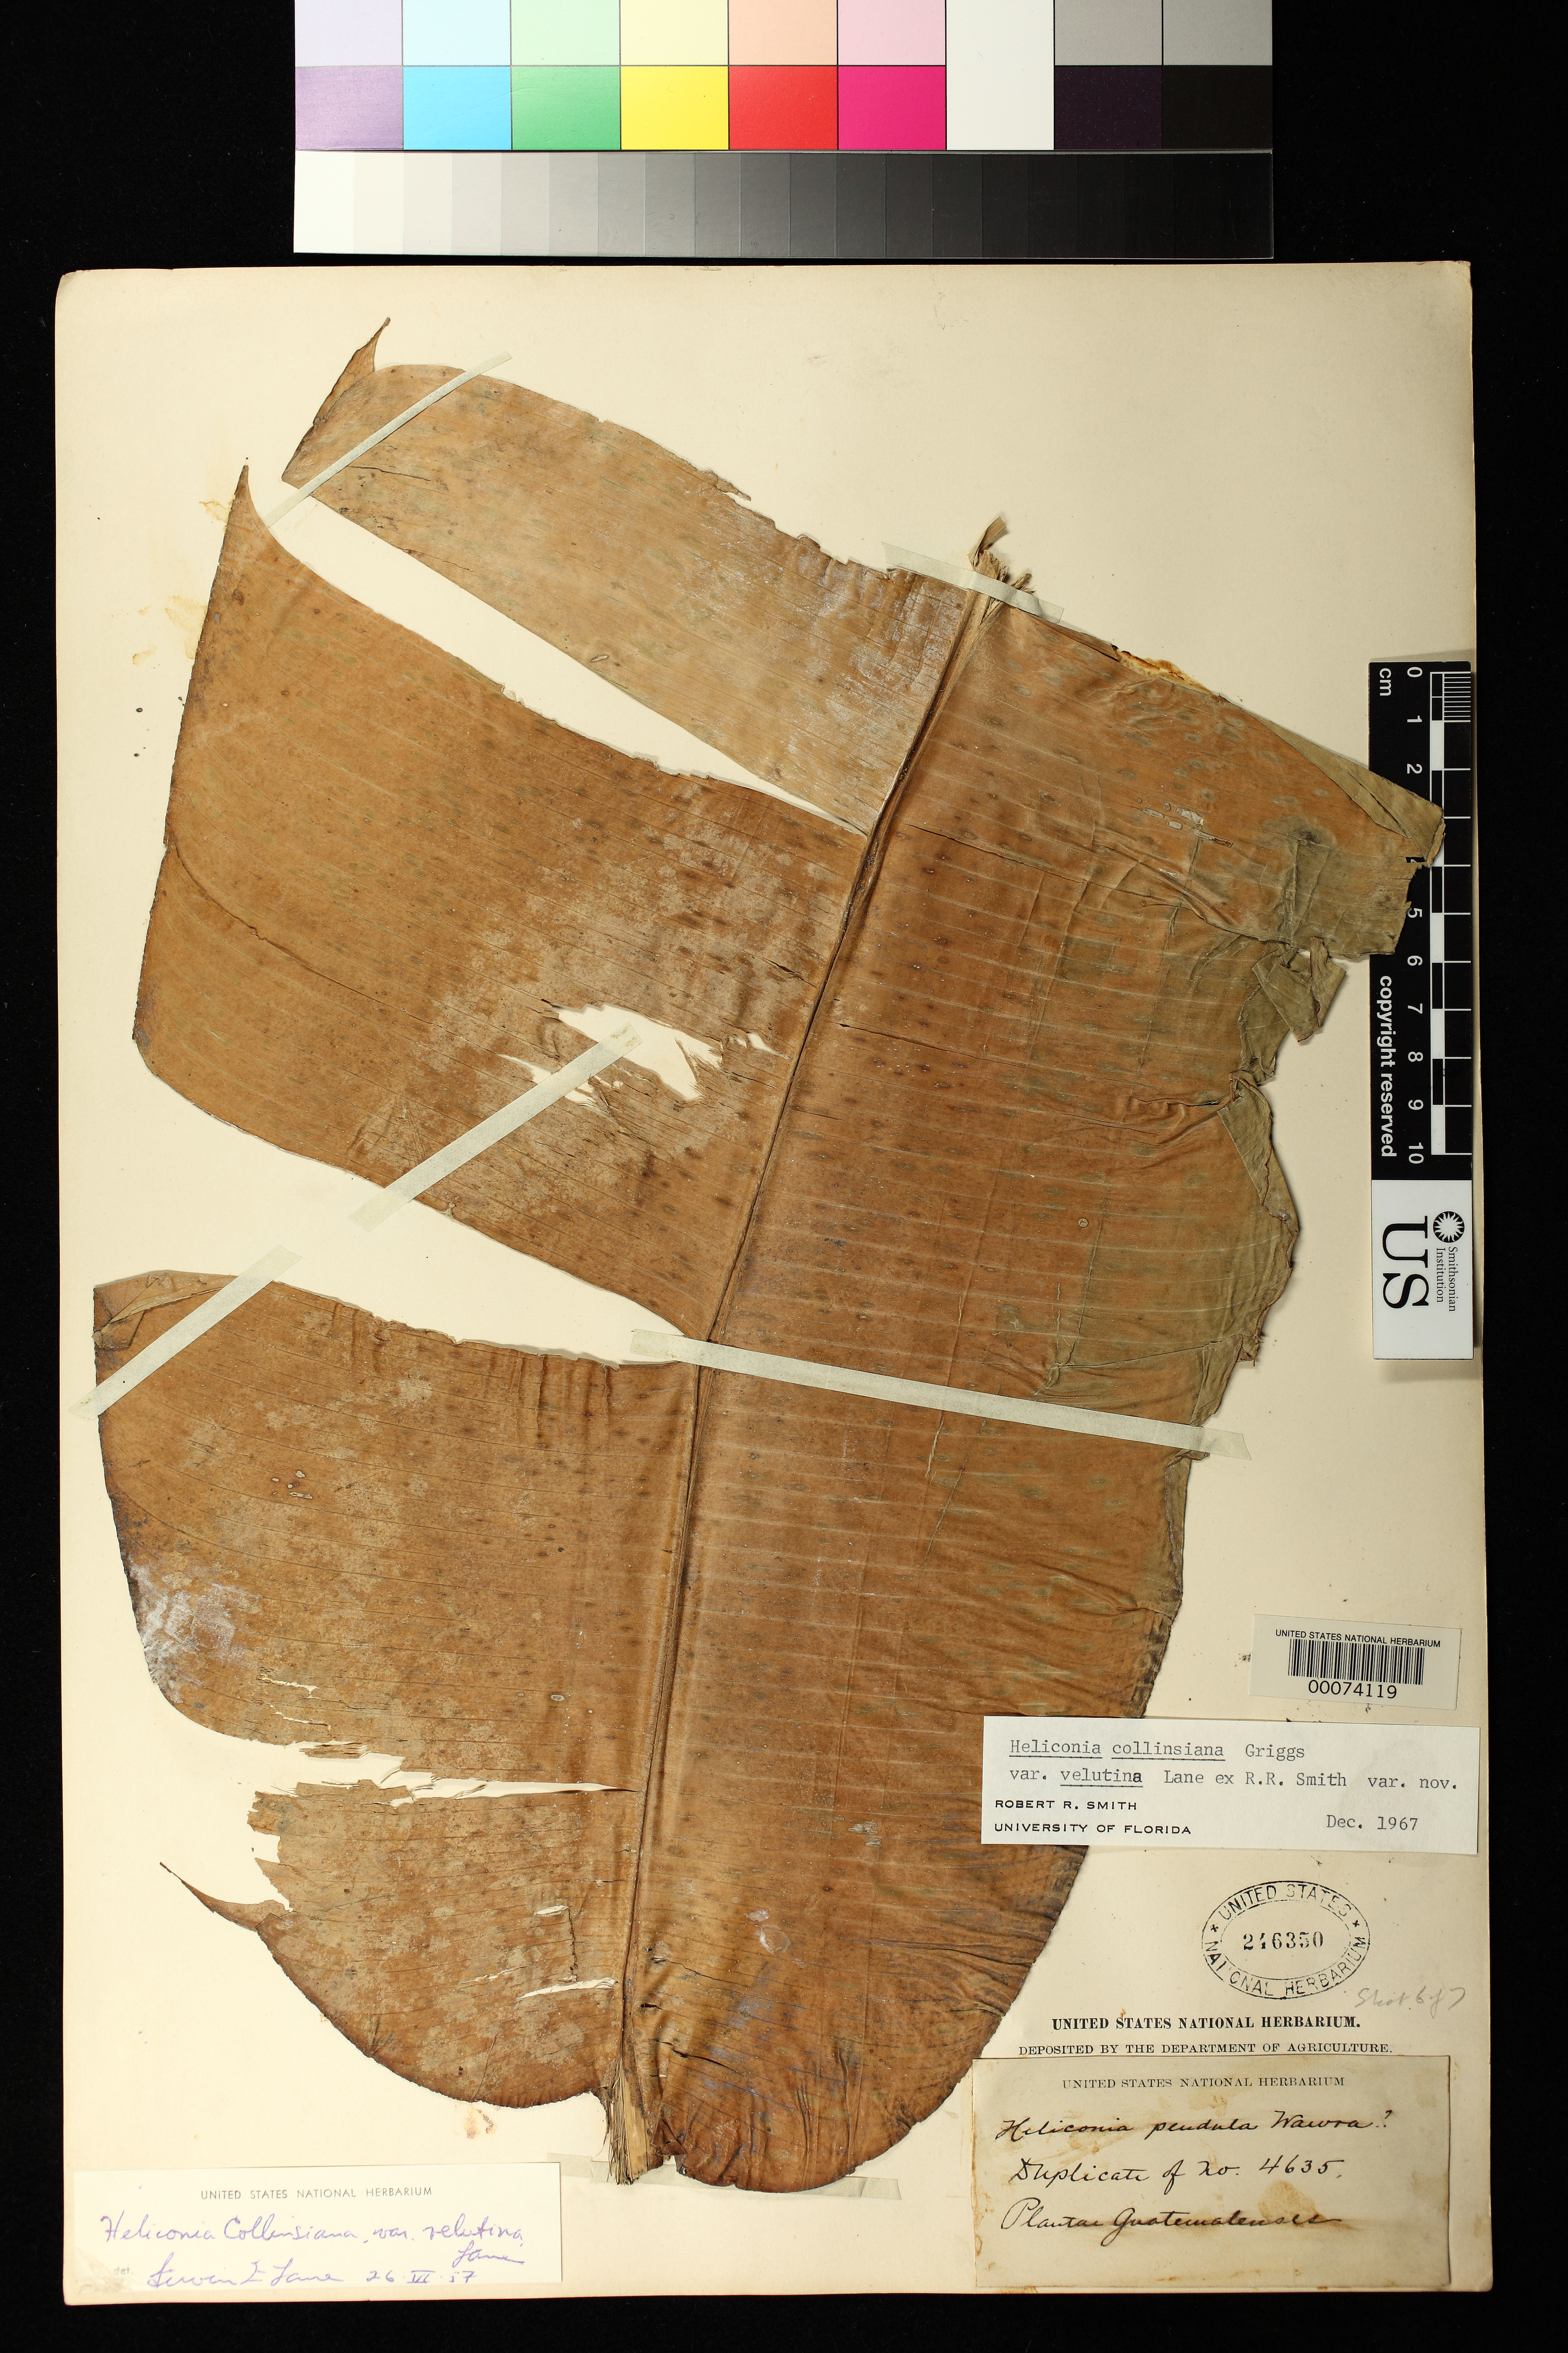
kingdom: Plantae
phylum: Tracheophyta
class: Liliopsida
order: Zingiberales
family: Heliconiaceae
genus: Heliconia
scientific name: Heliconia collinsiana var. velutina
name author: W.J. Kress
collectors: E. T. Heyde & E. Lux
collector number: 4635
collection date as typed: May 1893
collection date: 1893-05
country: Guatemala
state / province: Santa Rosa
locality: Cenaguilla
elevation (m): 1219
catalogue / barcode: US 246350